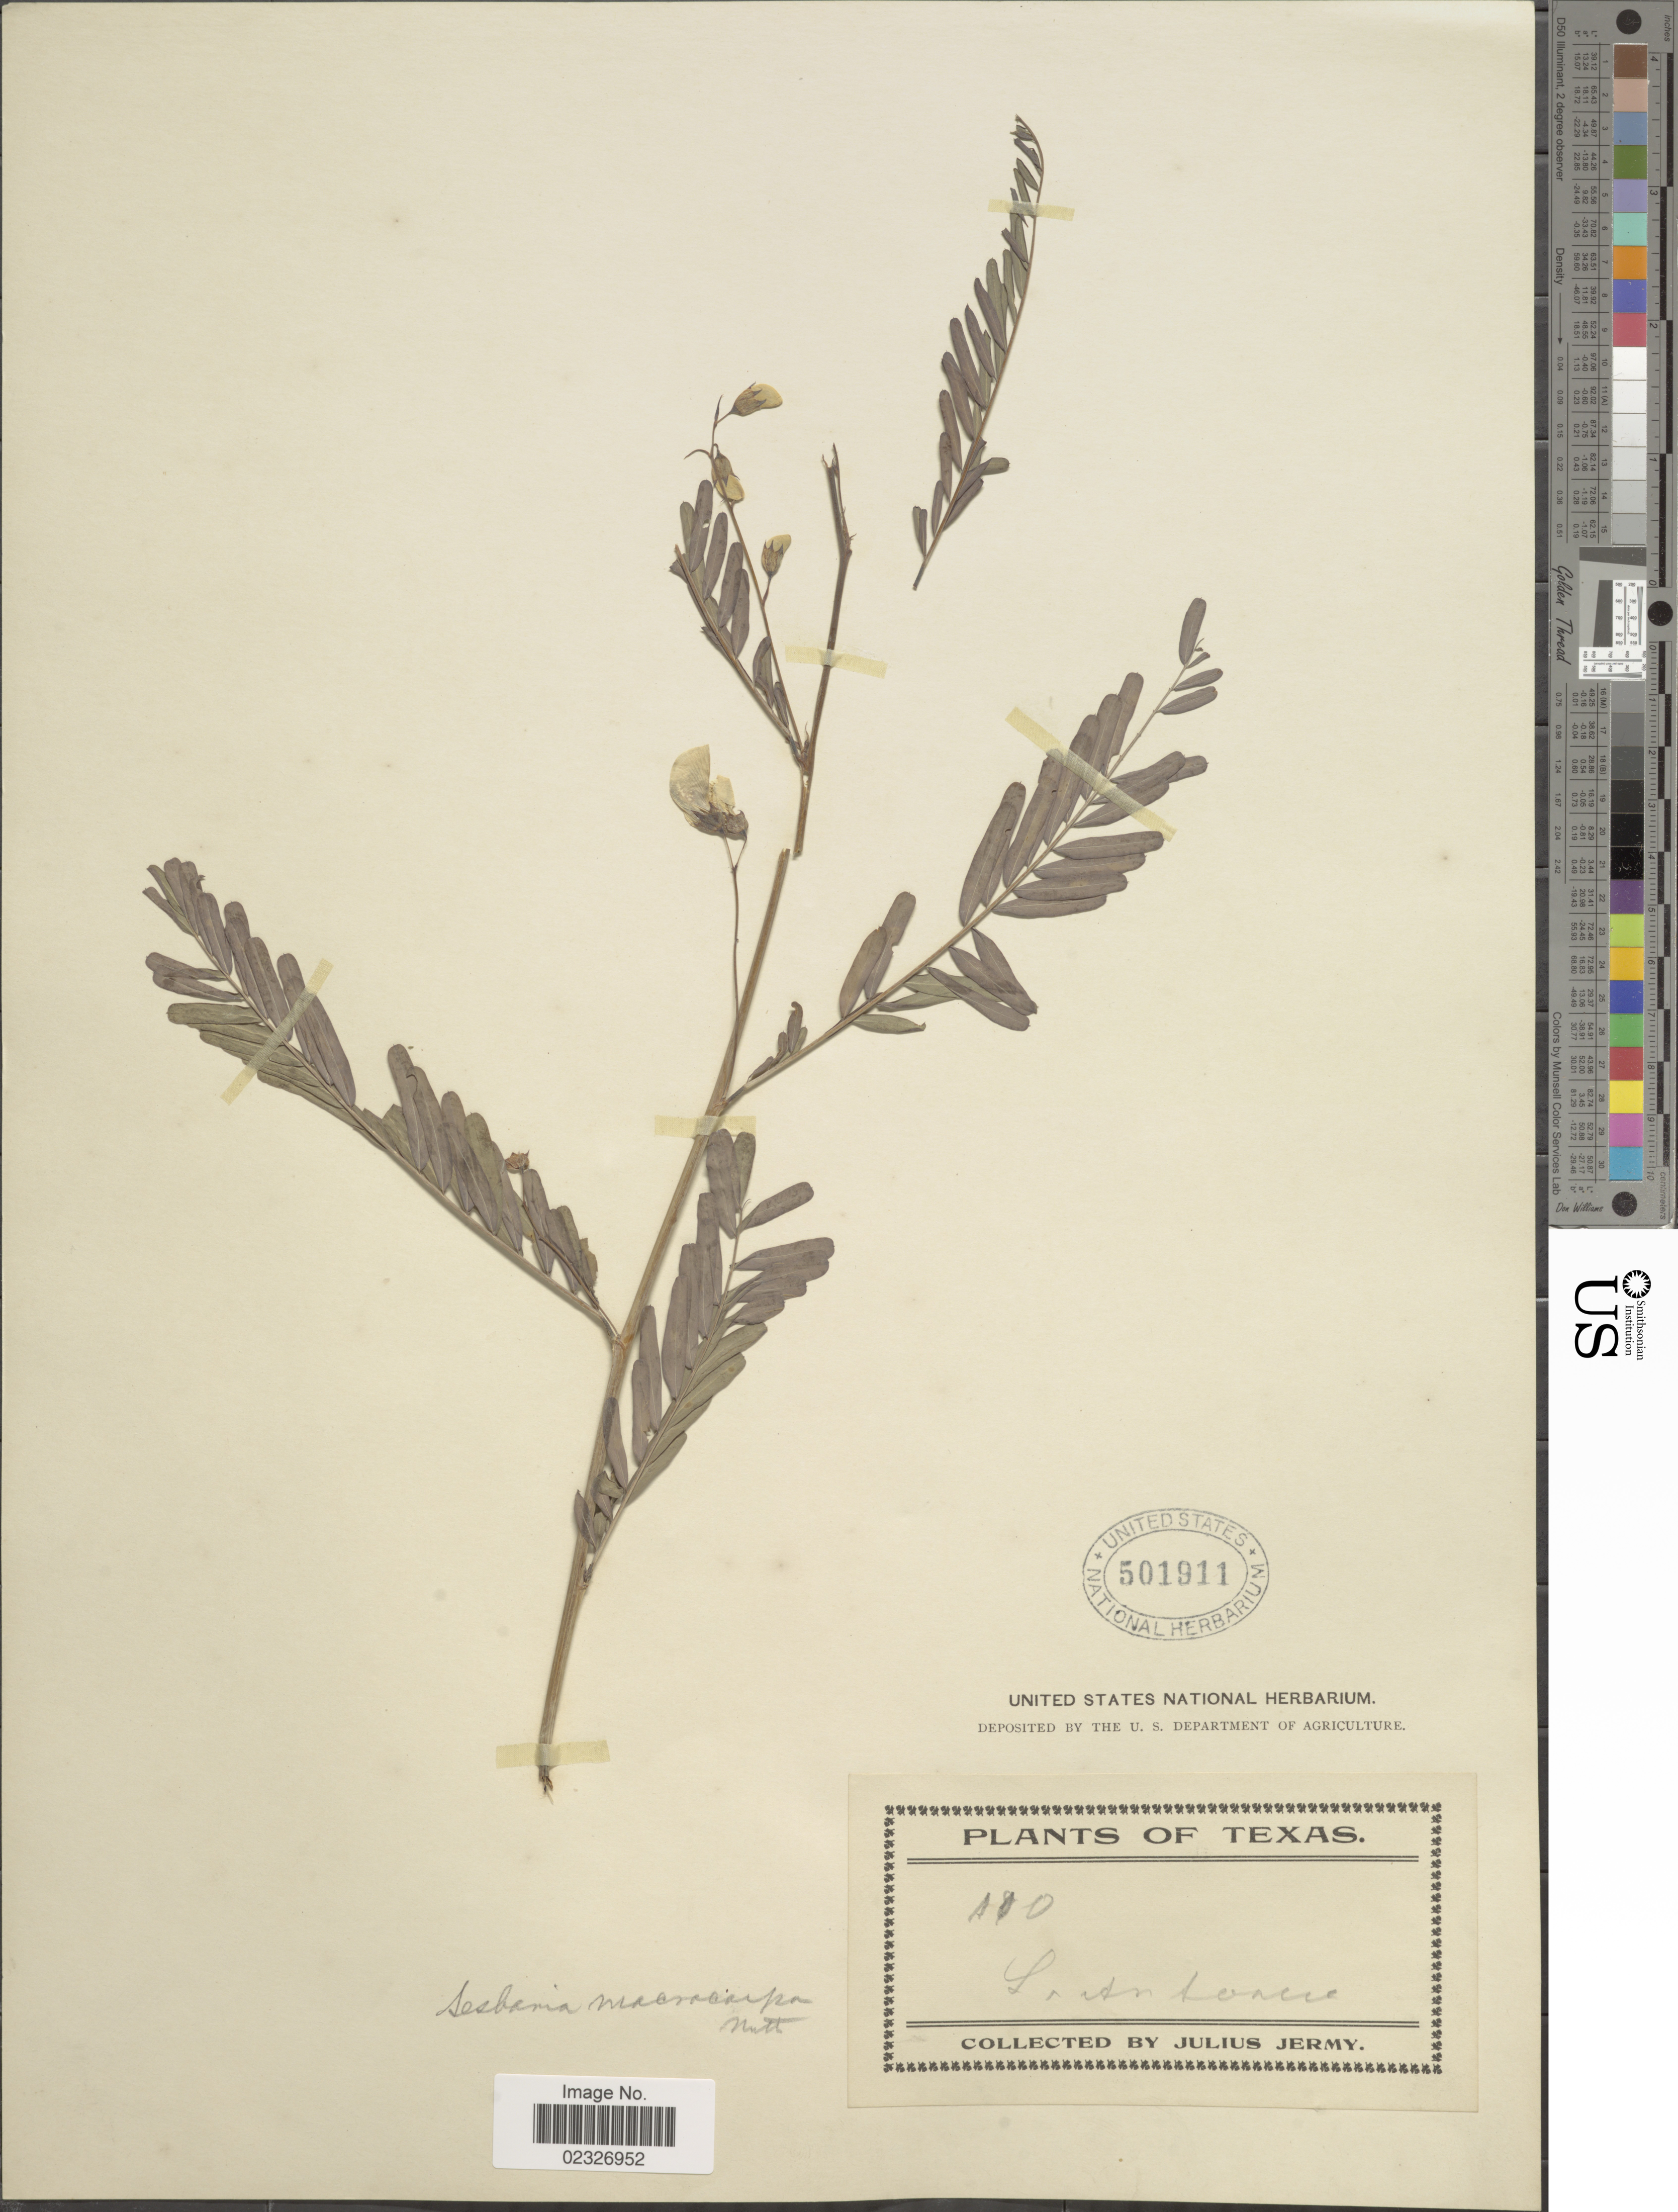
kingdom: Plantae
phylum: Tracheophyta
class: Magnoliopsida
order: Fabales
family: Fabaceae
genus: Sesbania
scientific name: Sesbania exaltata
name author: (Raf.) Cory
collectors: J. Jermy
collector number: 110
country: United States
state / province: Texas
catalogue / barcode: US 501911